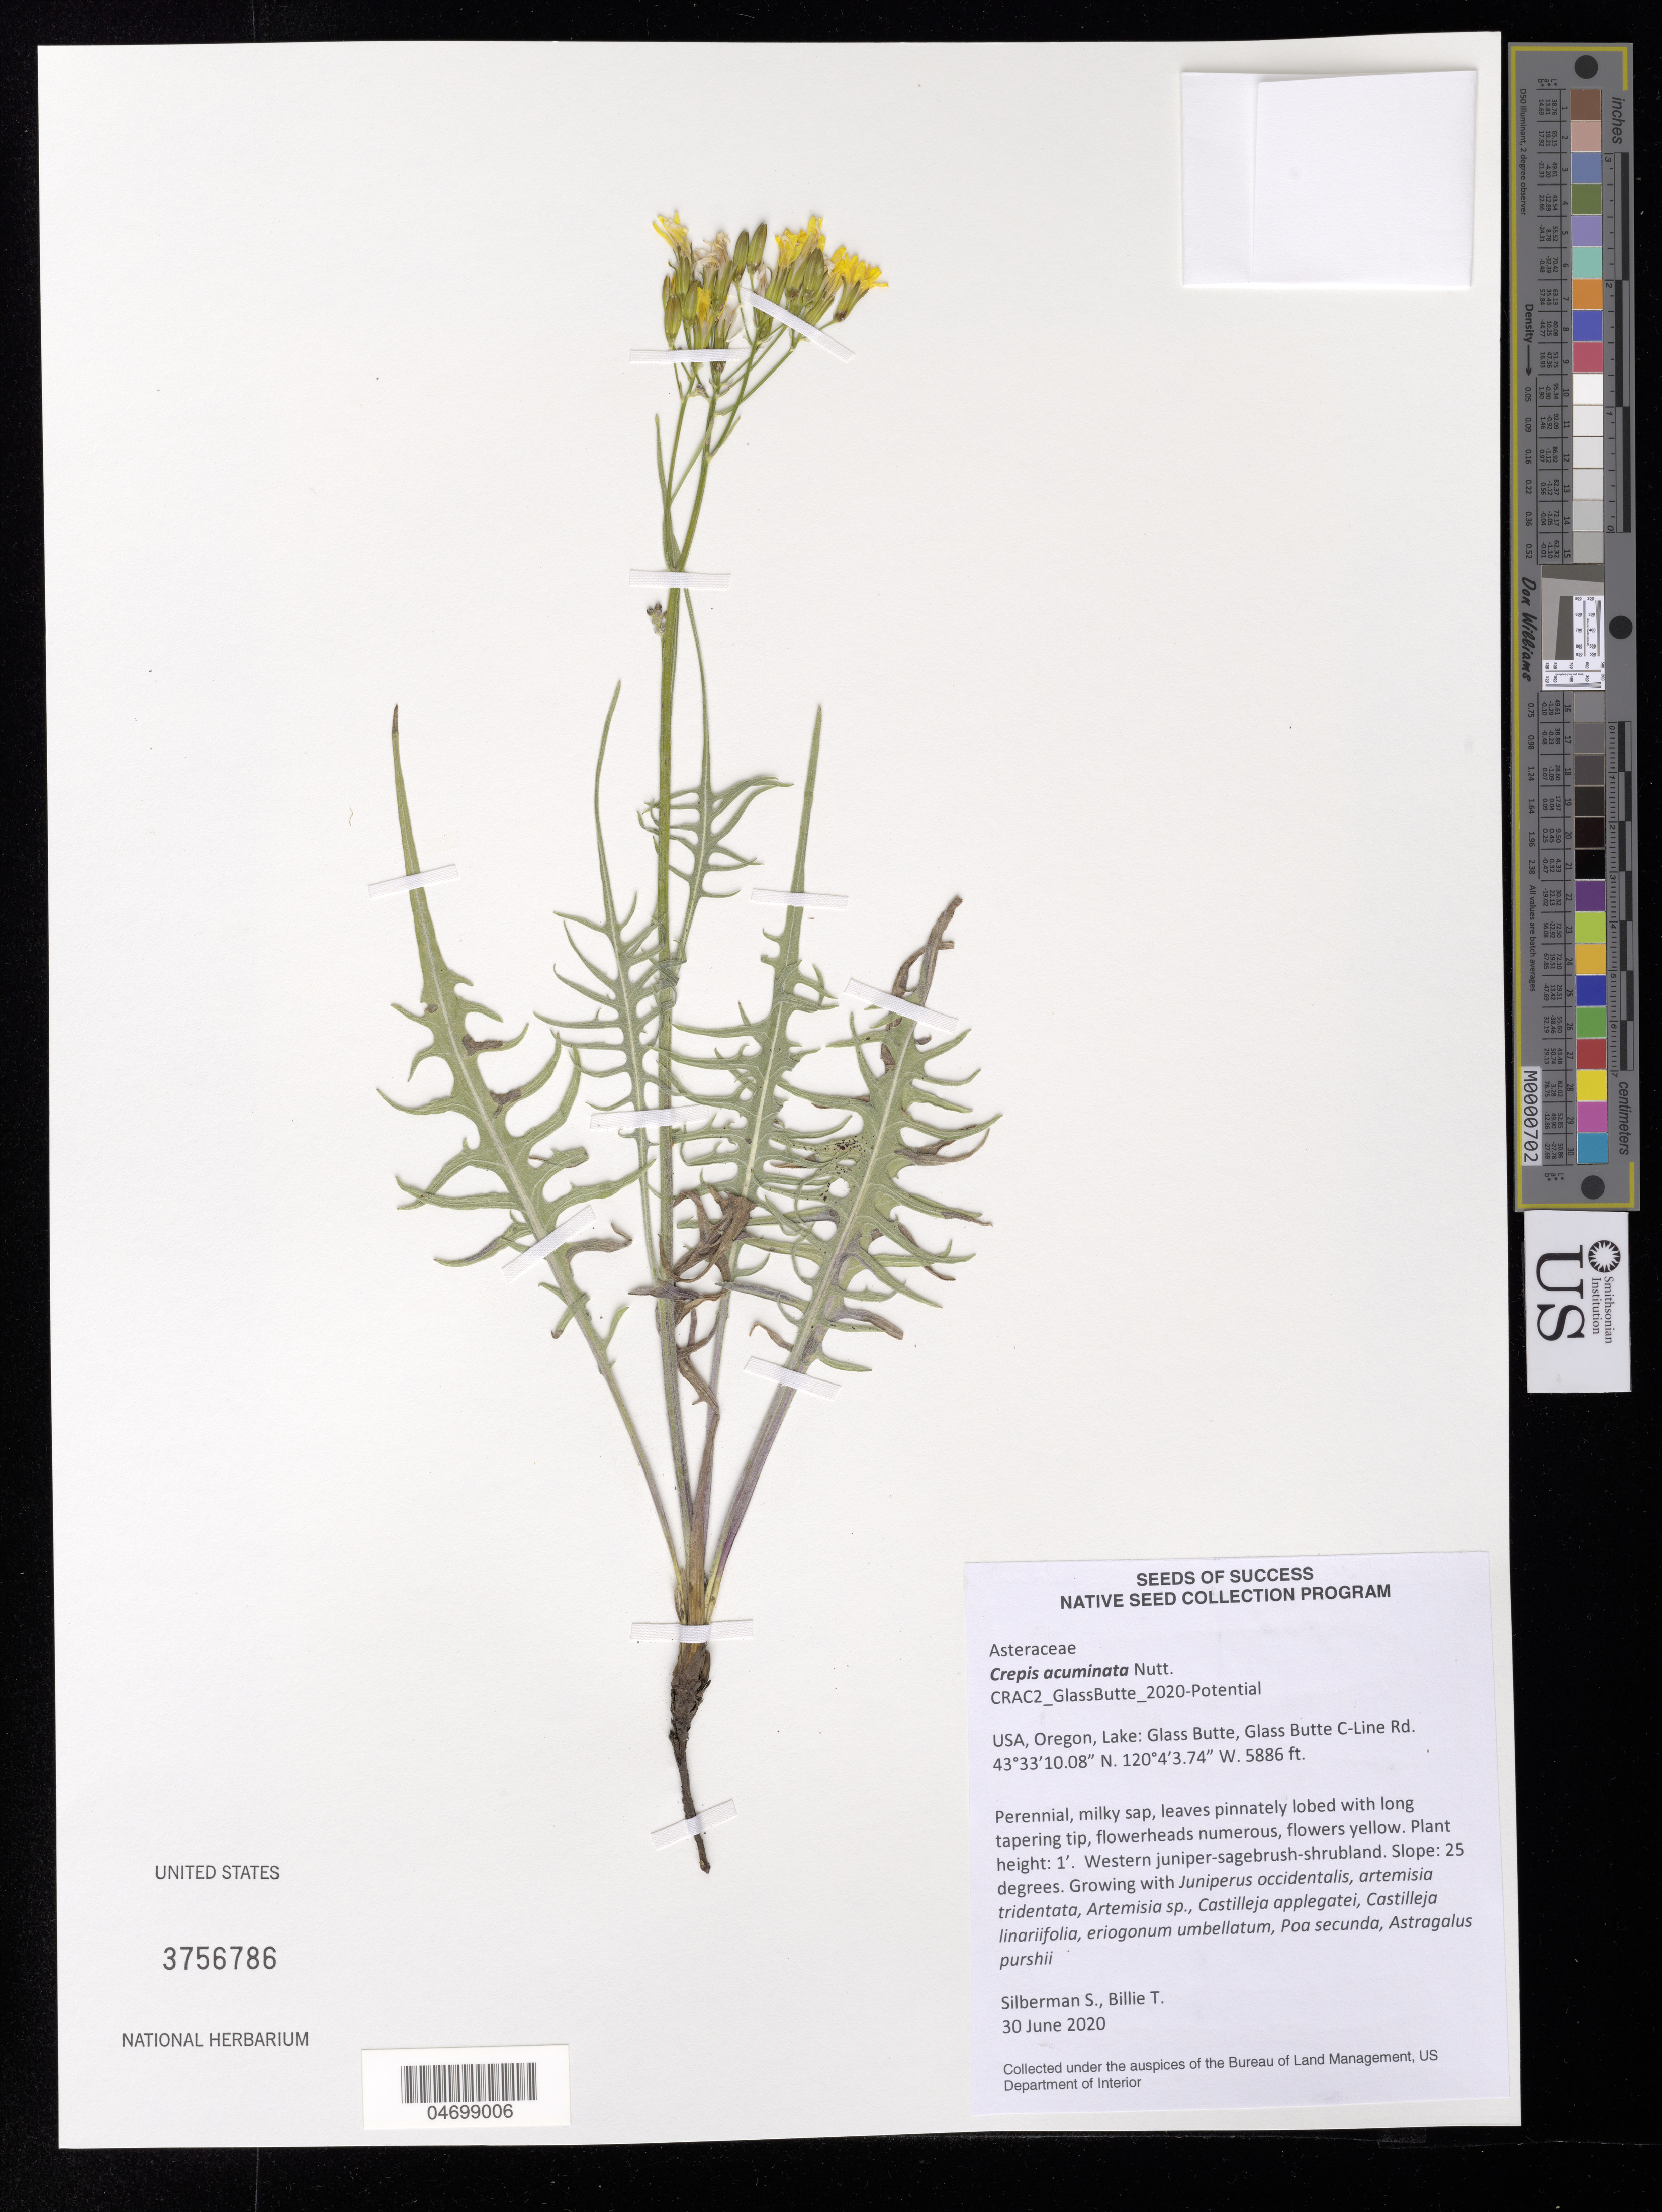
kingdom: Plantae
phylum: Tracheophyta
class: Magnoliopsida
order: Asterales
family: Asteraceae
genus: Crepis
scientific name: Crepis acuminata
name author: Nutt.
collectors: S. Silberman & T. Billie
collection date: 2020-06-30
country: United States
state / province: Oregon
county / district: Lake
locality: Glass Butte, Glass Butte C-Line Road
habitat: Western juniper- sagebrush-shrubland. With Artemisia sp., Poa secunda, Juniperus occidentalis, etc.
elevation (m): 1794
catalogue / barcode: US 3756786